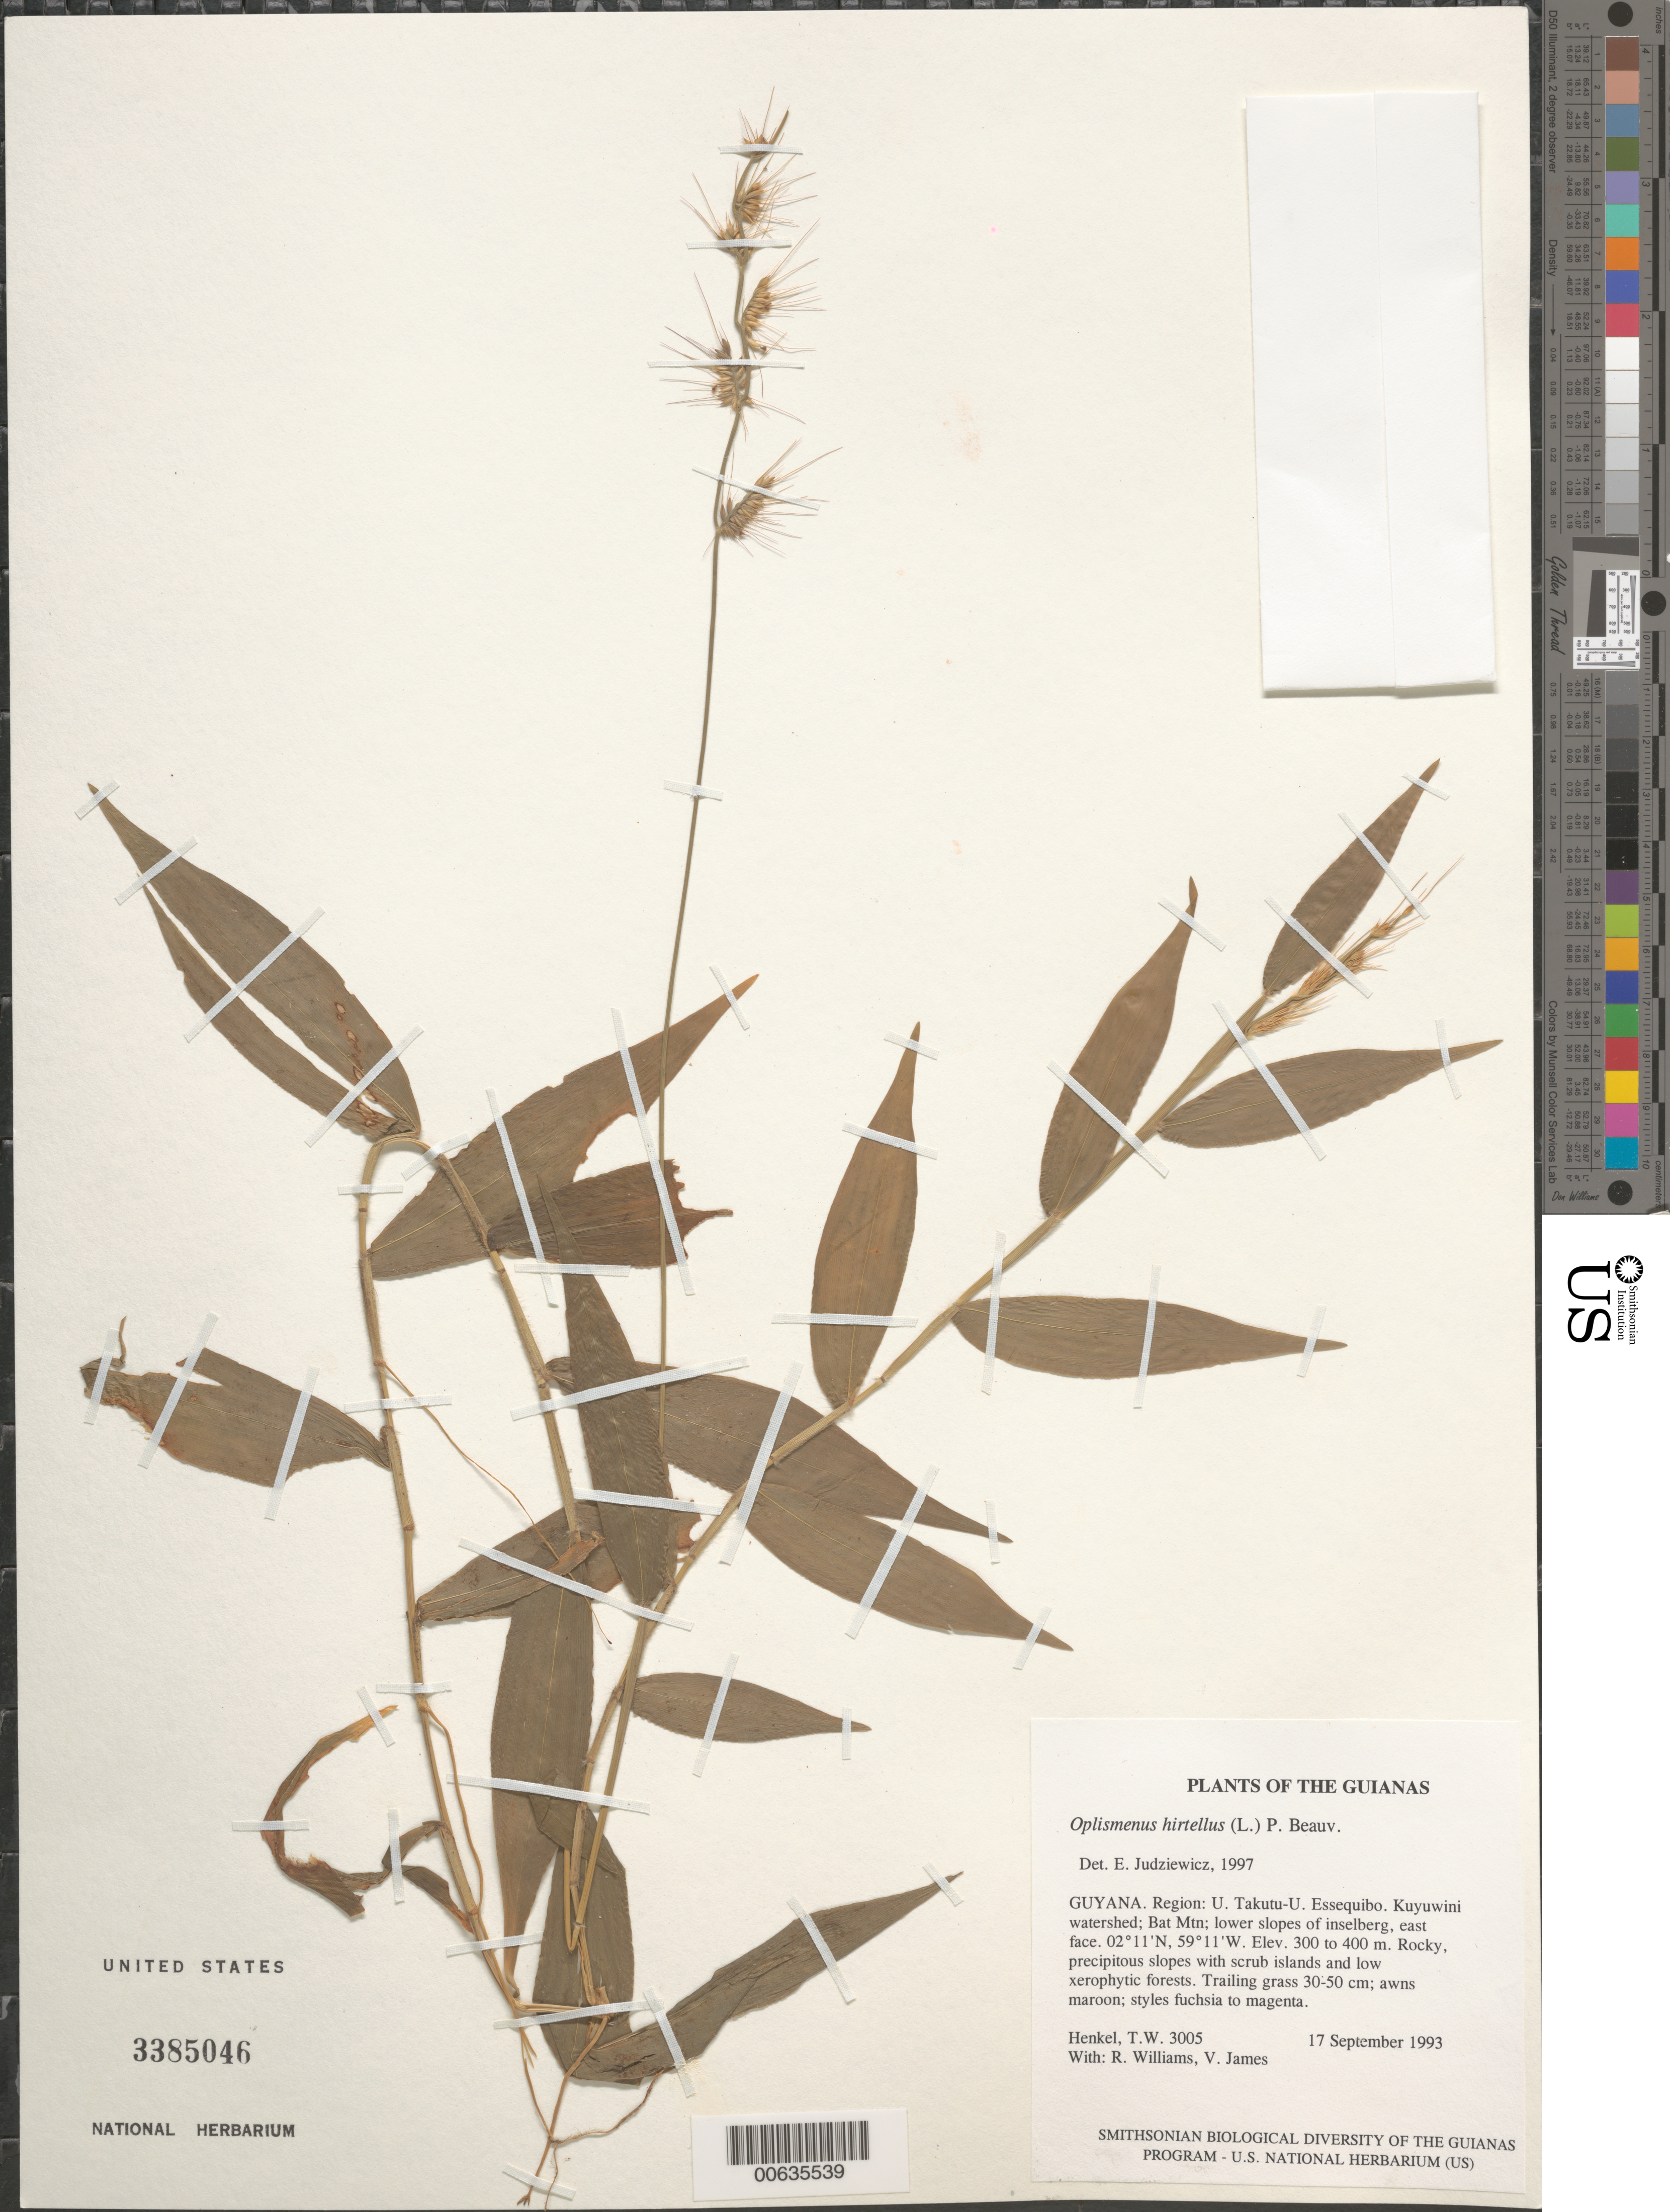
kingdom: Plantae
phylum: Tracheophyta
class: Liliopsida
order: Poales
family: Poaceae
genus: Oplismenus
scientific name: Oplismenus hirtellus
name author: (L.) P. Beauv.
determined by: Judziewicz, E. J.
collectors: T. Henkel, R. Williams & V. James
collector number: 3005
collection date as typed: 17 September 1993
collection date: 1993-09-17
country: Guyana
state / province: U. Takutu-U. Essequibo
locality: Kuyuwini watershed; Bat Mtn; lower slopes of inselberg, east face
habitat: Rocky, precipitous slopes with scrub islands and low xerophytic forests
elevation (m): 300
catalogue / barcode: US 3385046